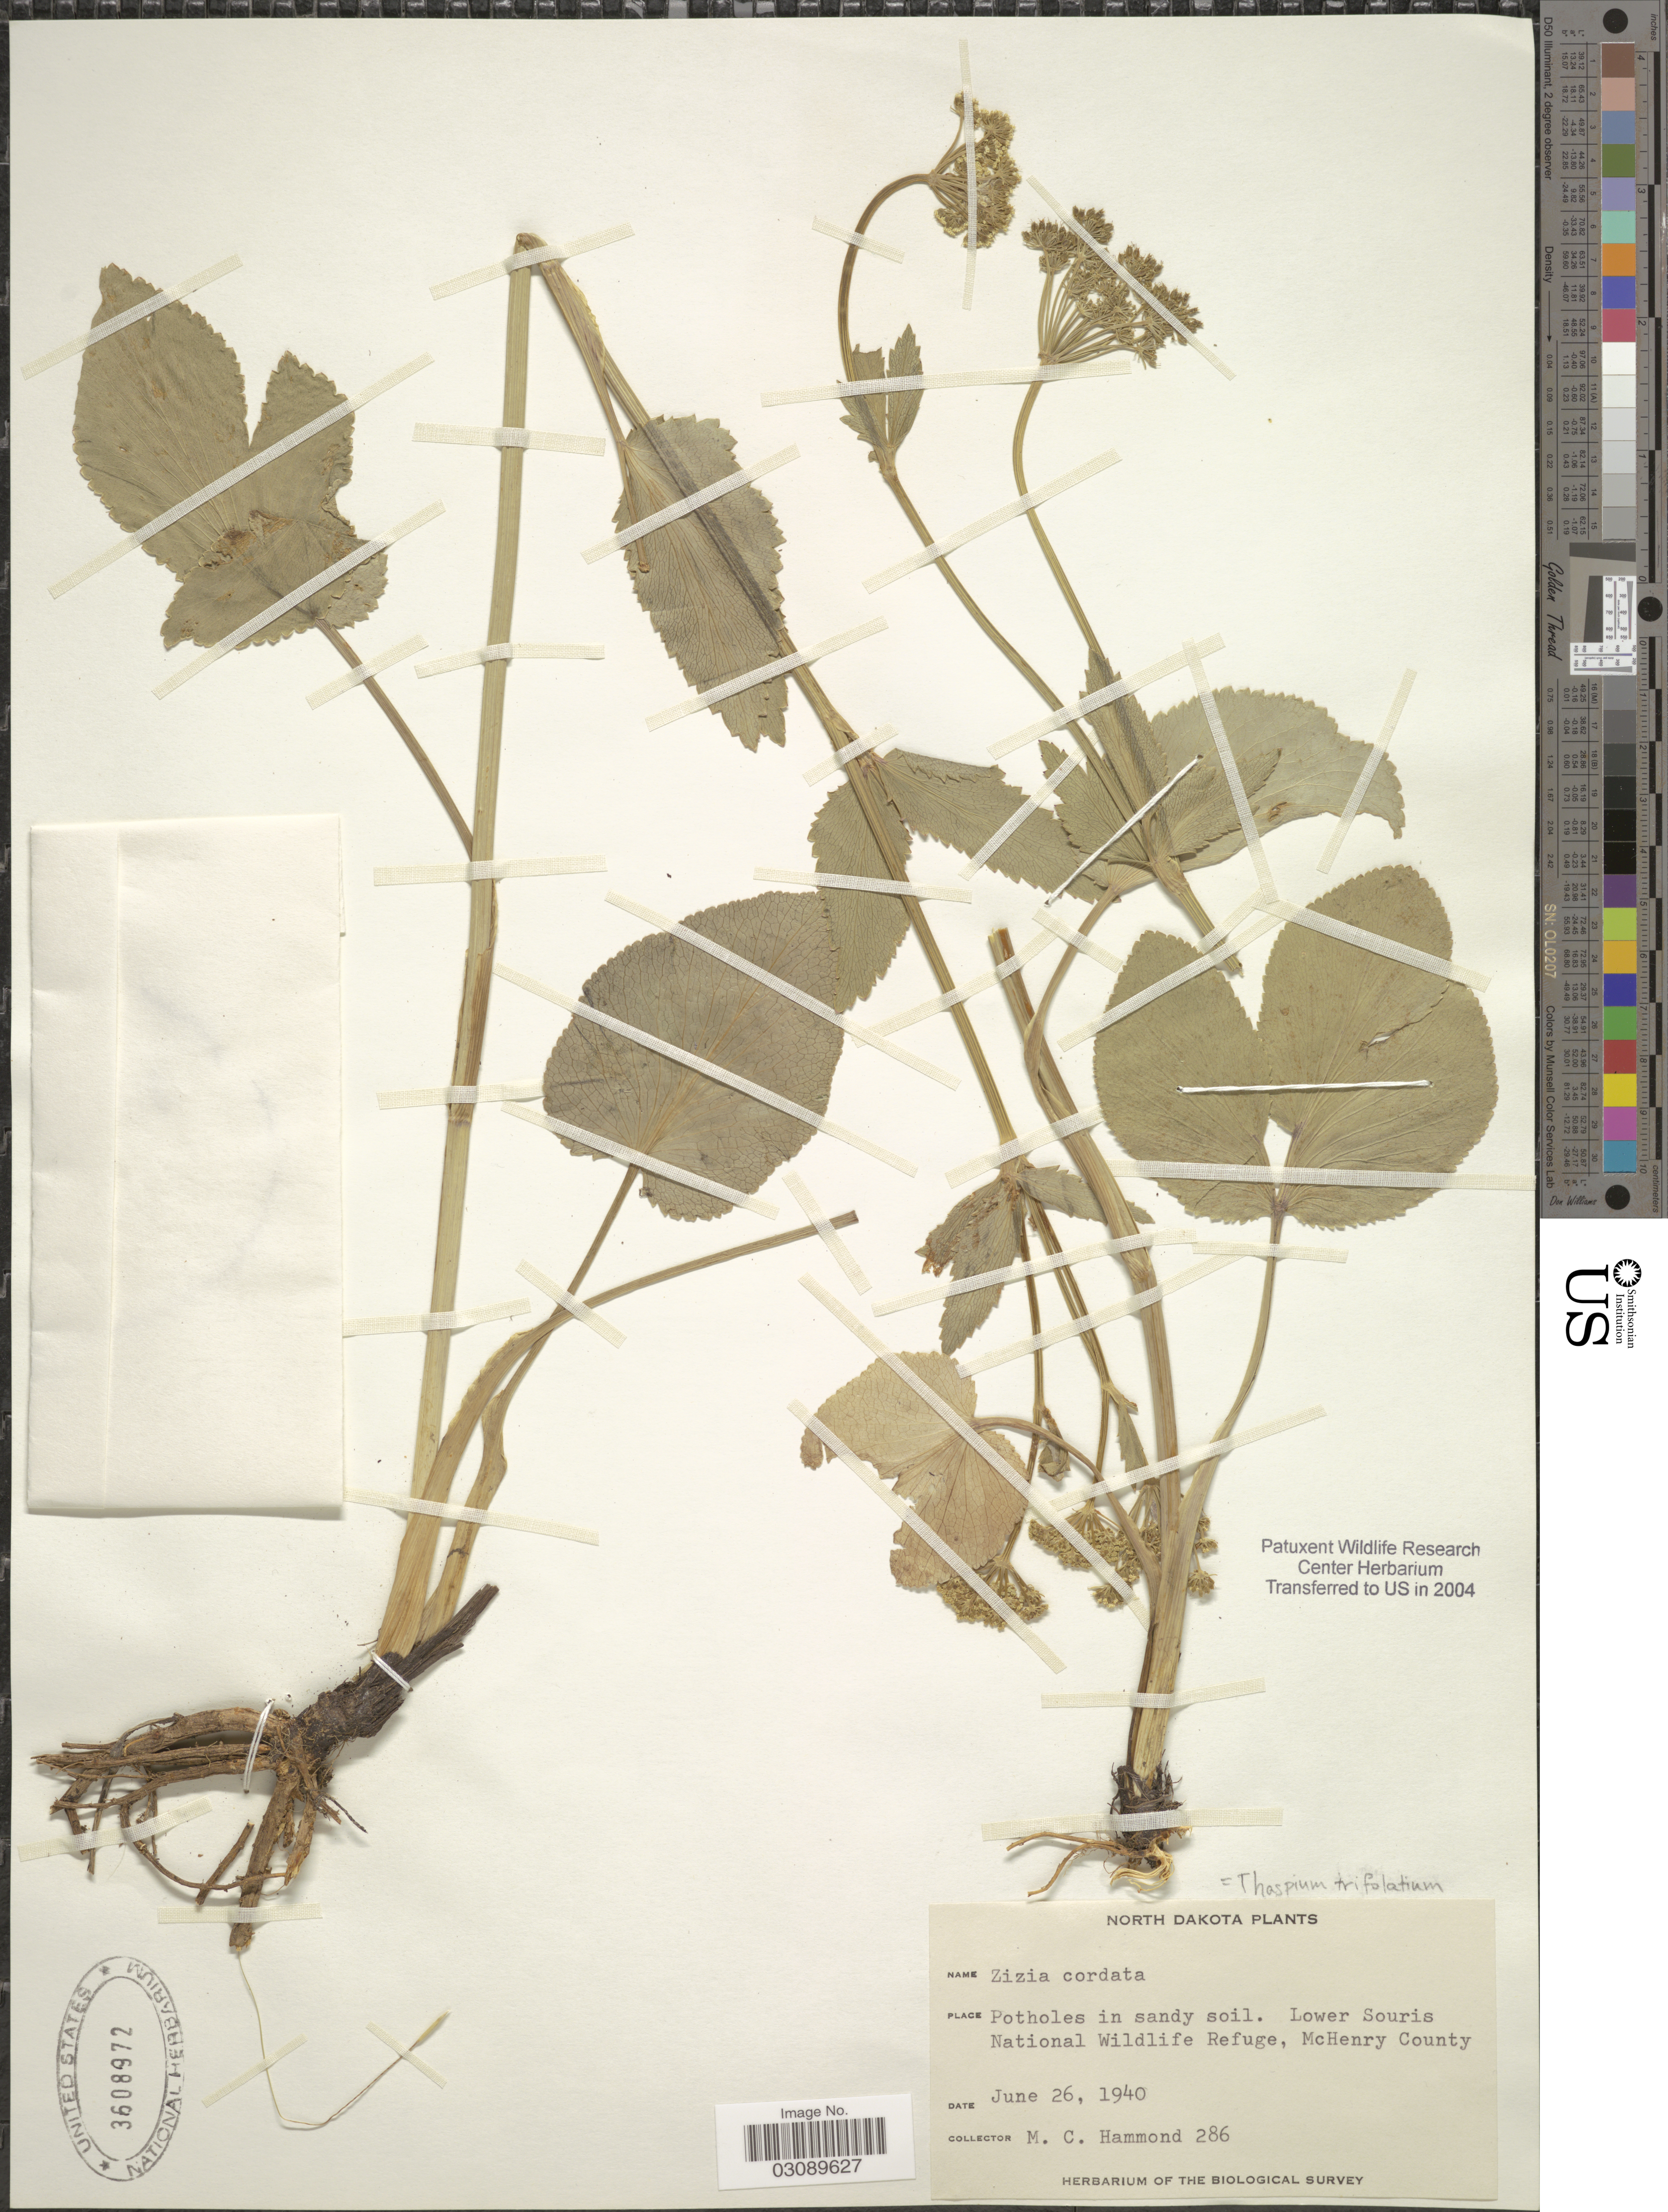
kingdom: Plantae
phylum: Tracheophyta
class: Magnoliopsida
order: Apiales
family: Apiaceae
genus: Thaspium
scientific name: Thaspium trifoliatum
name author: (L.) A. Gray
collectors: M. Hammond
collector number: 286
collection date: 1940-06-26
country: United States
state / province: North Dakota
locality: Lower Souris National Wildlife Refuge, McHenry County.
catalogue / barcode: US 3608972